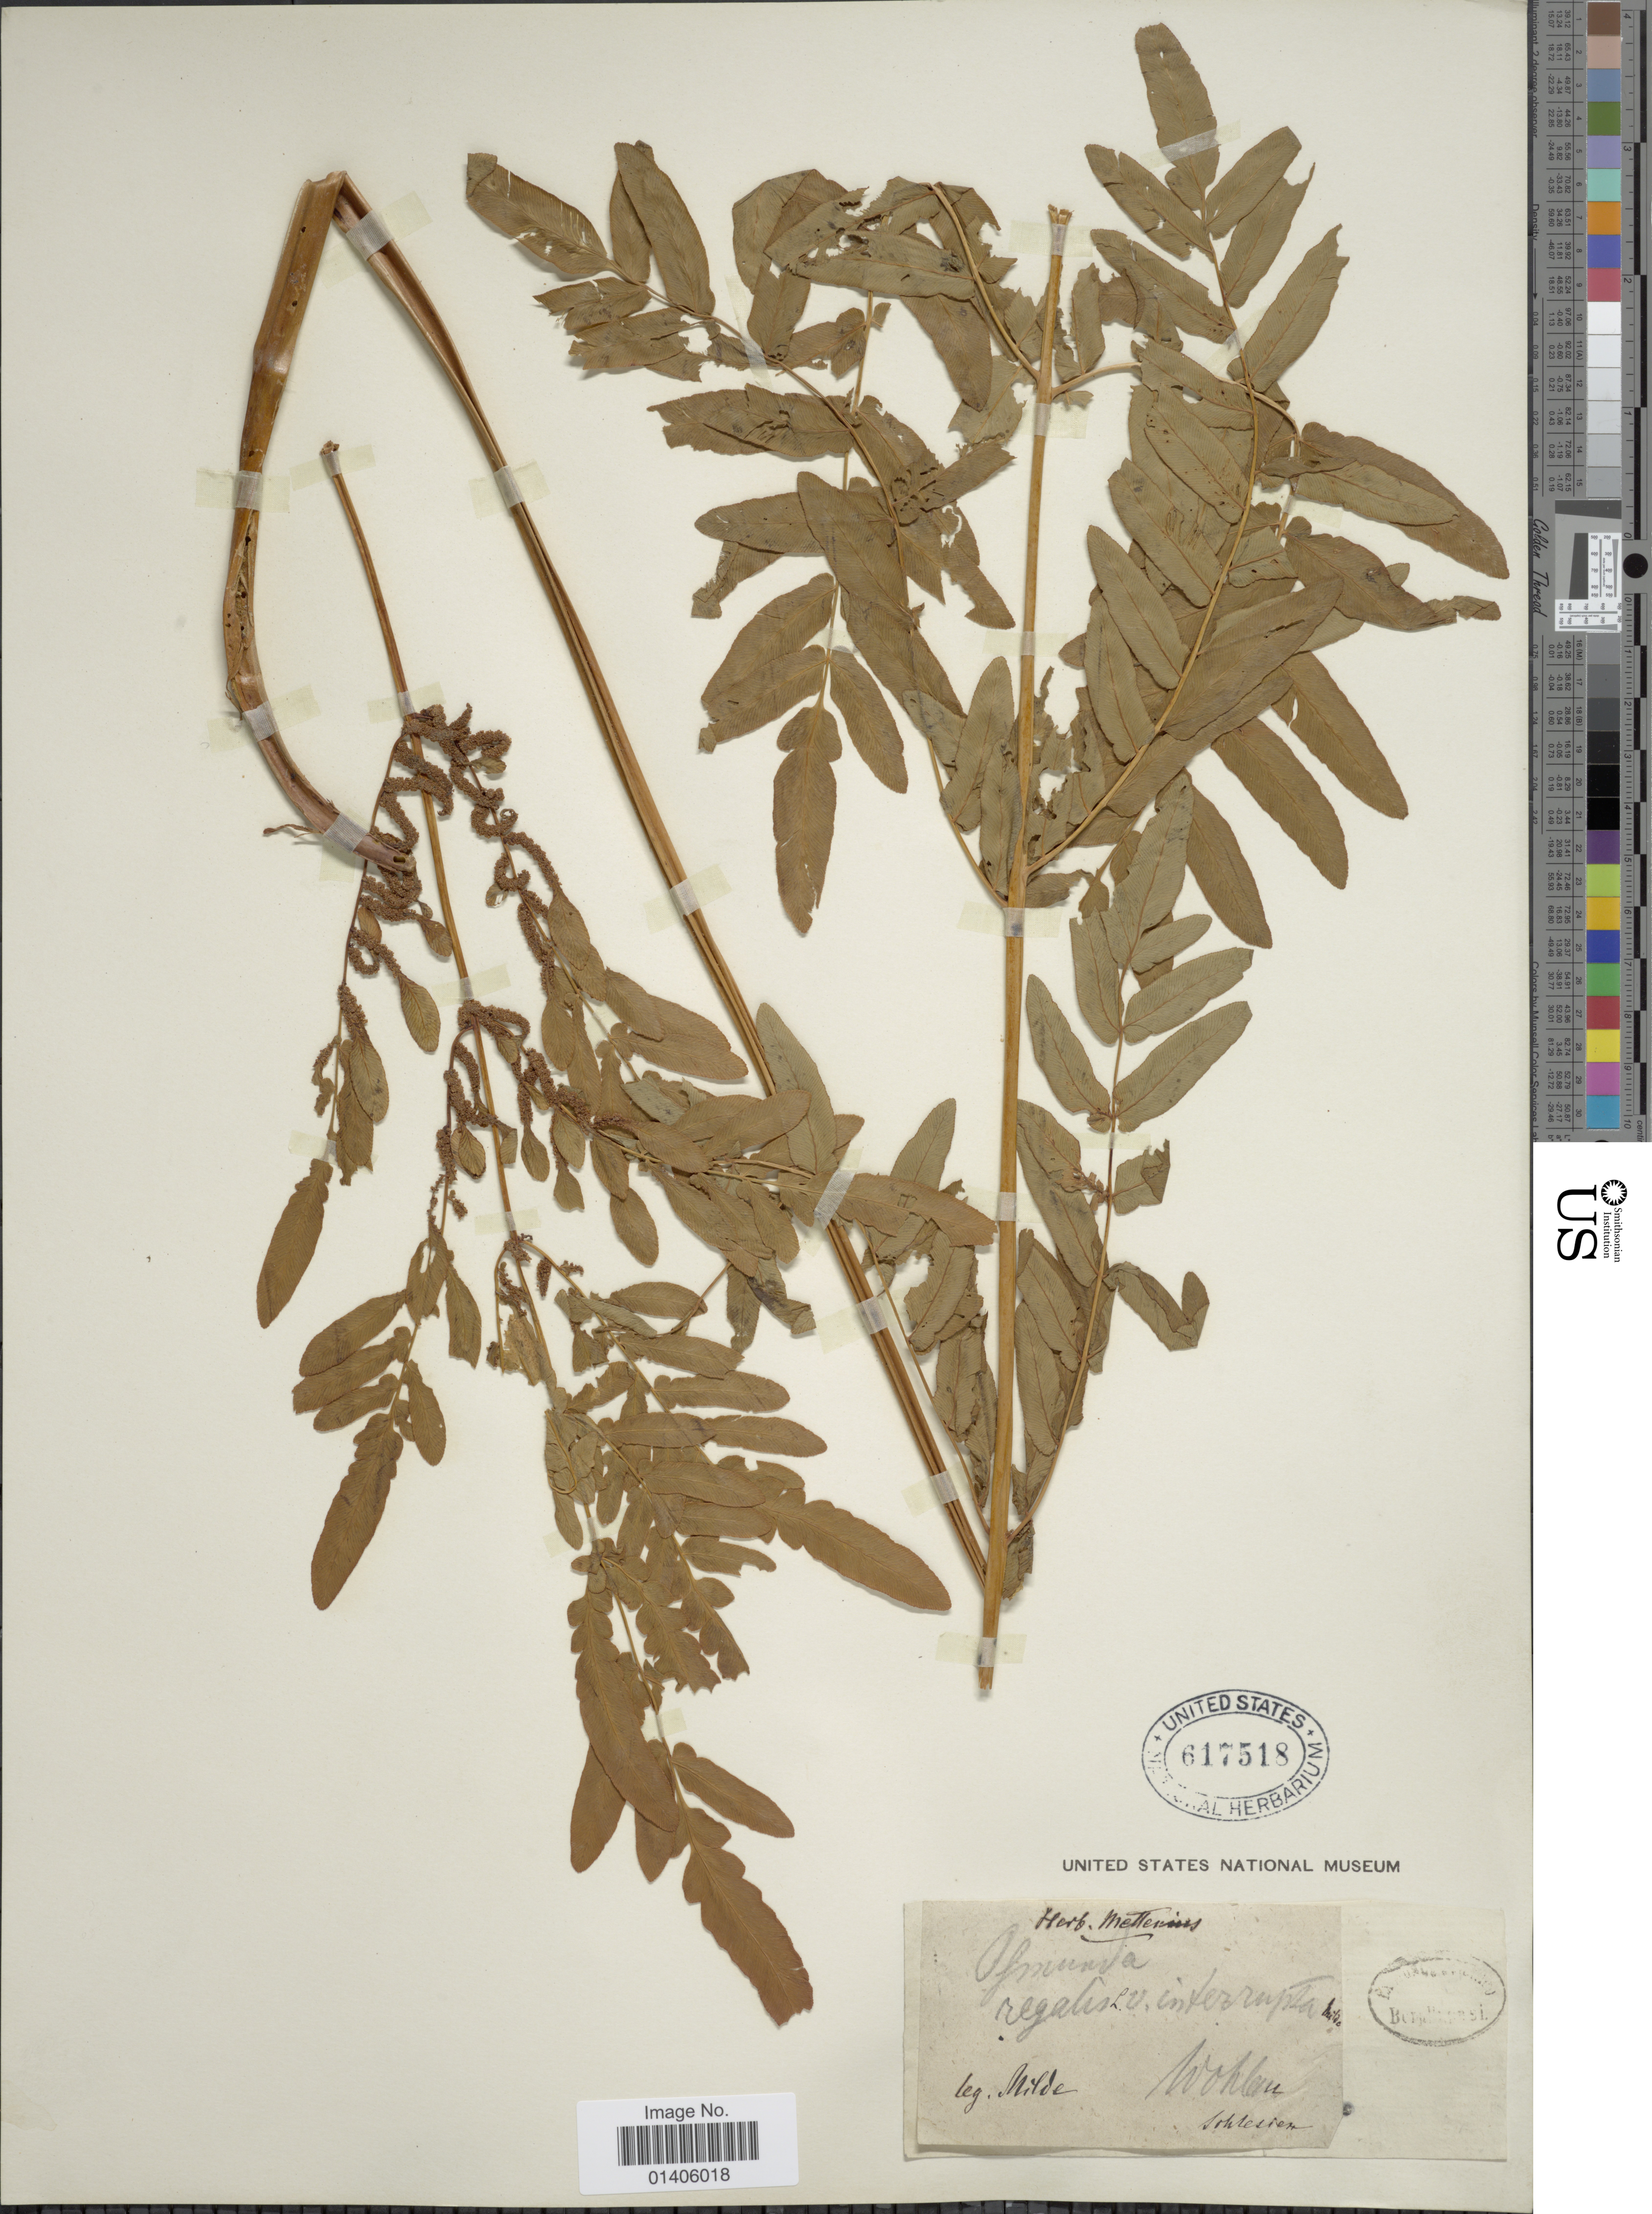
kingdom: Plantae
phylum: Tracheophyta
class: Polypodiopsida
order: Osmundales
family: Osmundaceae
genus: Osmunda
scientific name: Osmunda regalis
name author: L.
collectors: D. Milde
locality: Regalis v. interrupta, Wohlen, Sohlesien [interpreted]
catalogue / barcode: US 617518